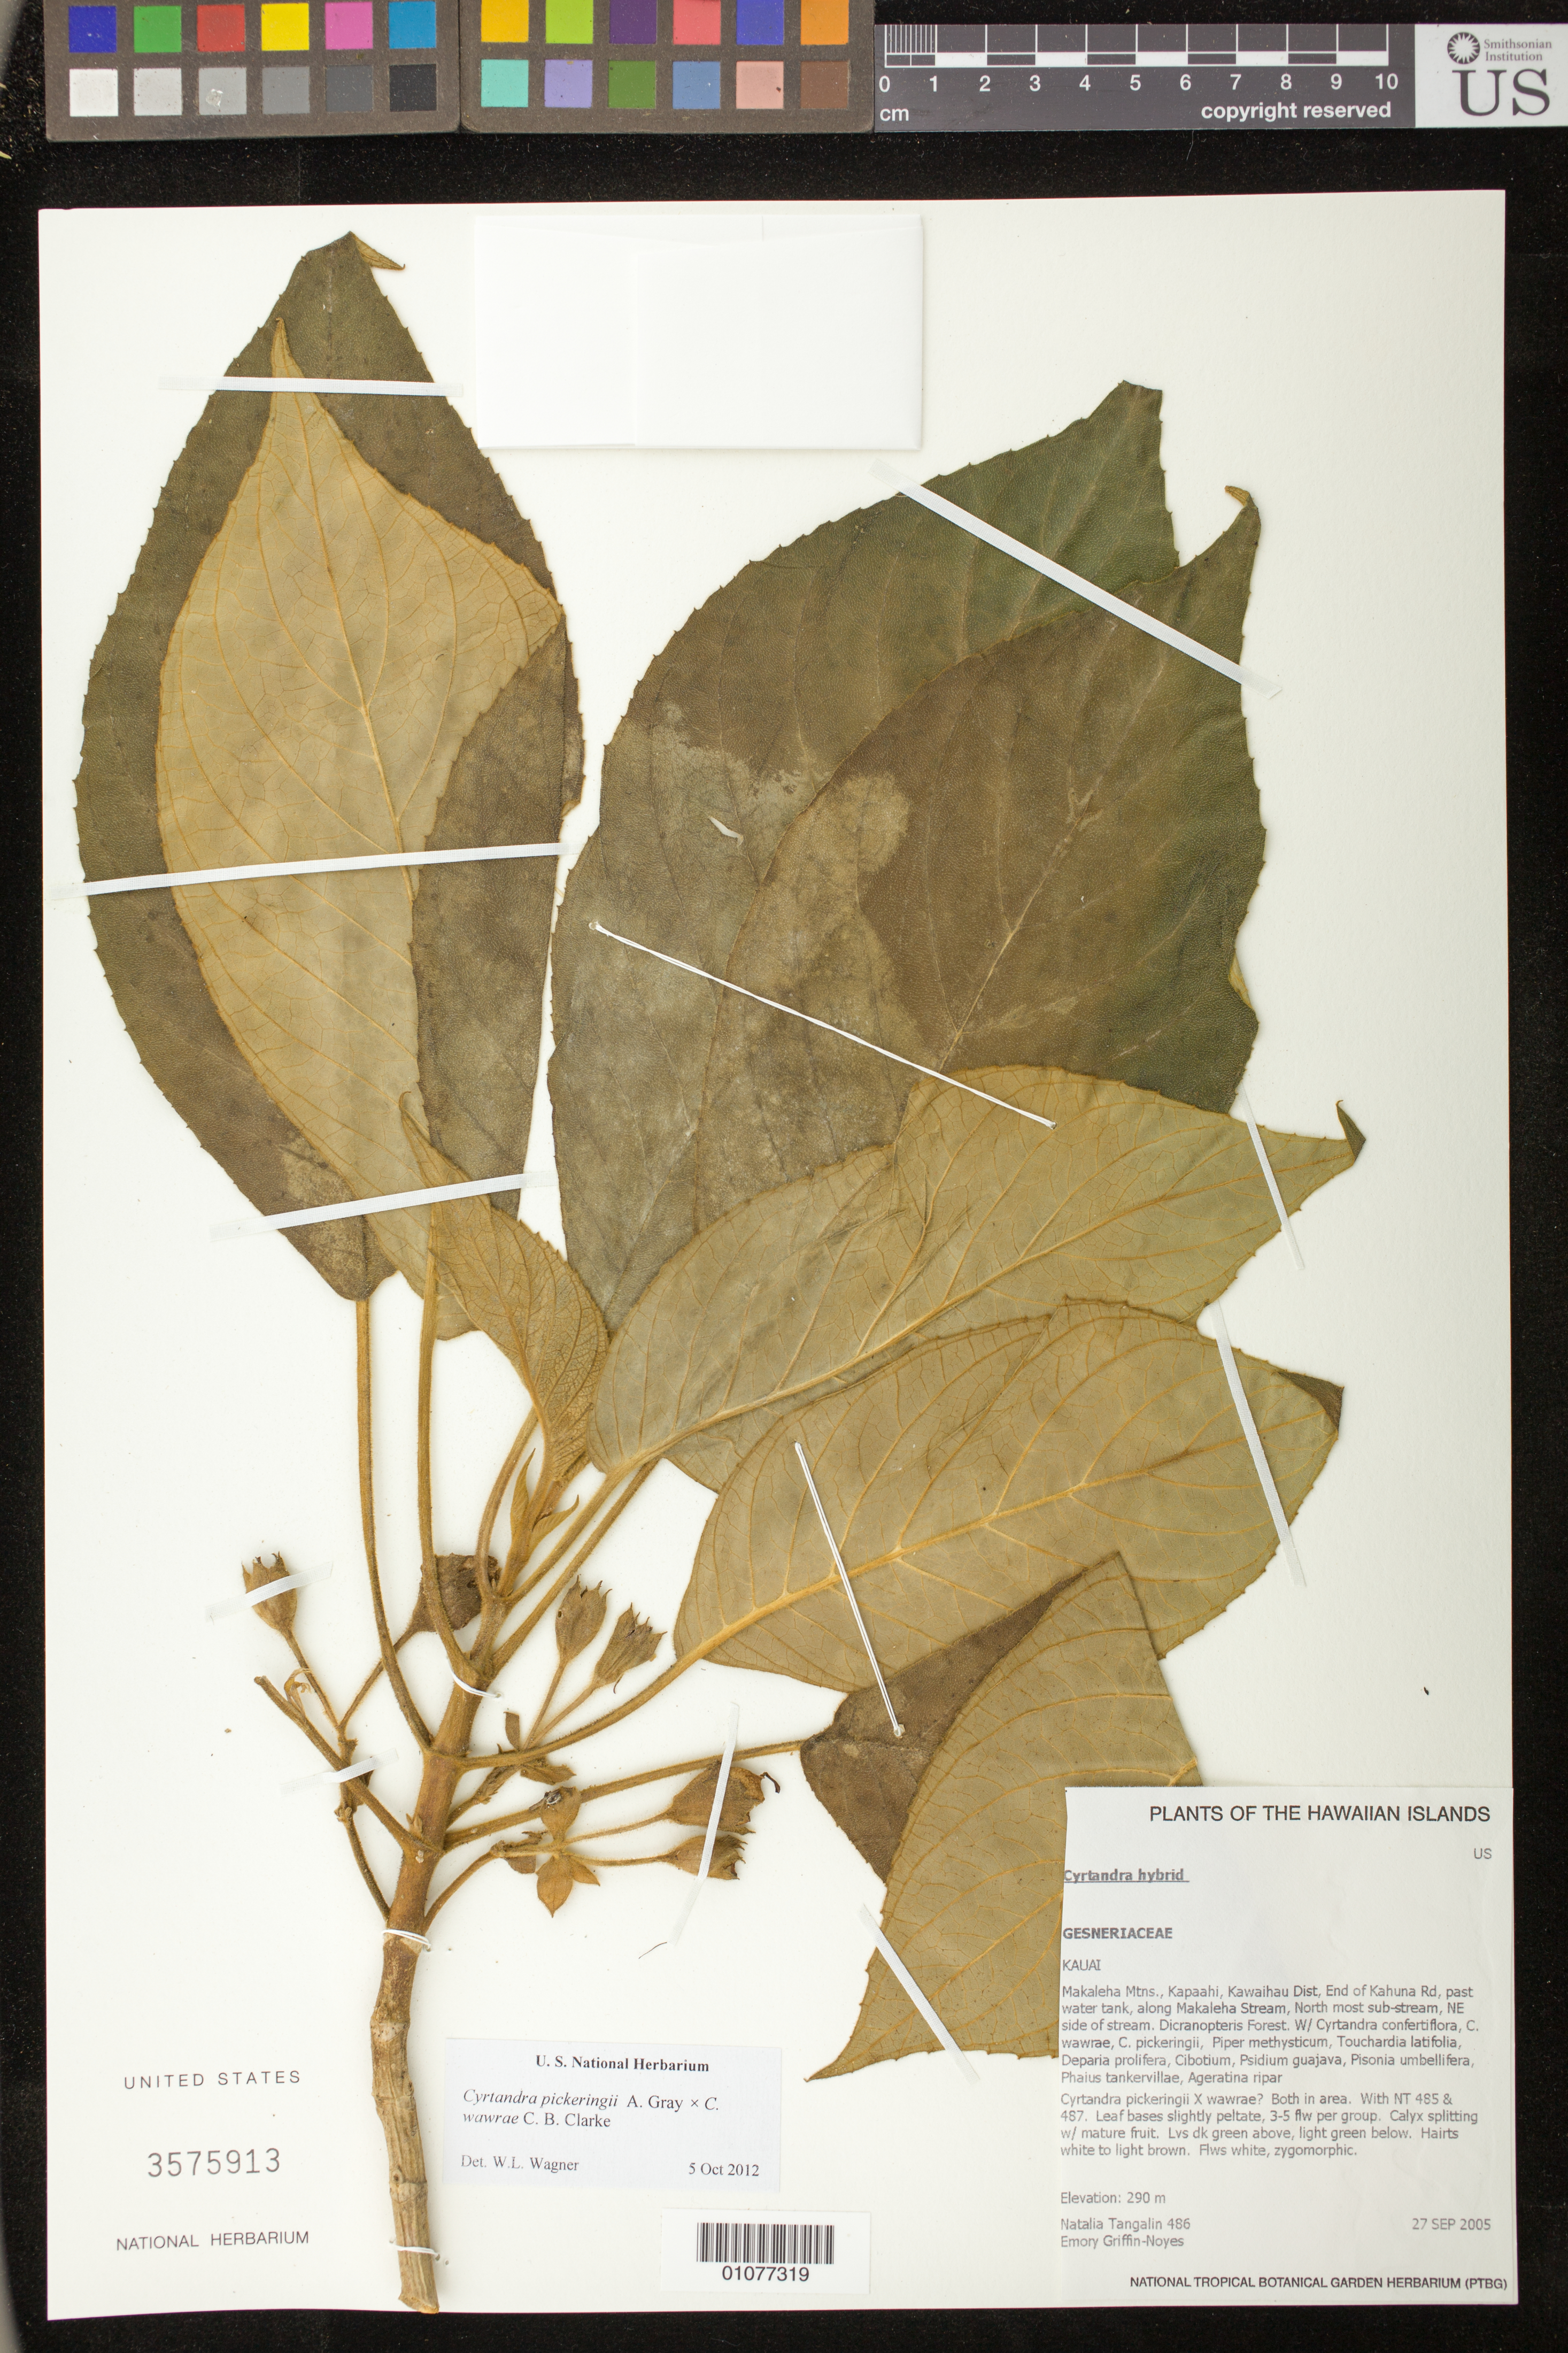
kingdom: Plantae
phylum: Tracheophyta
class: Magnoliopsida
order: Lamiales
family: Gesneriaceae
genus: Cyrtandra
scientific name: Cyrtandra pickeringii x C. wawrae C.B. Clarke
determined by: Wagner, W. L., (BOT), Smithsonian Institution - National Museum of Natural History (UNITED STATES)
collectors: N. Tangalin & E. Griffin-Noyes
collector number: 486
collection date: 2005-09-27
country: United States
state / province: Hawaii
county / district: Kauai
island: Kaua'i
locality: Kawaihau District, Makeleha Mts., Kapaahi, end of Kahuna Road, past water tank, along Makaleha Stream, N most sub-stream, NE side of stream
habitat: Dicranopteris forest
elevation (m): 290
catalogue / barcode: US 3575913